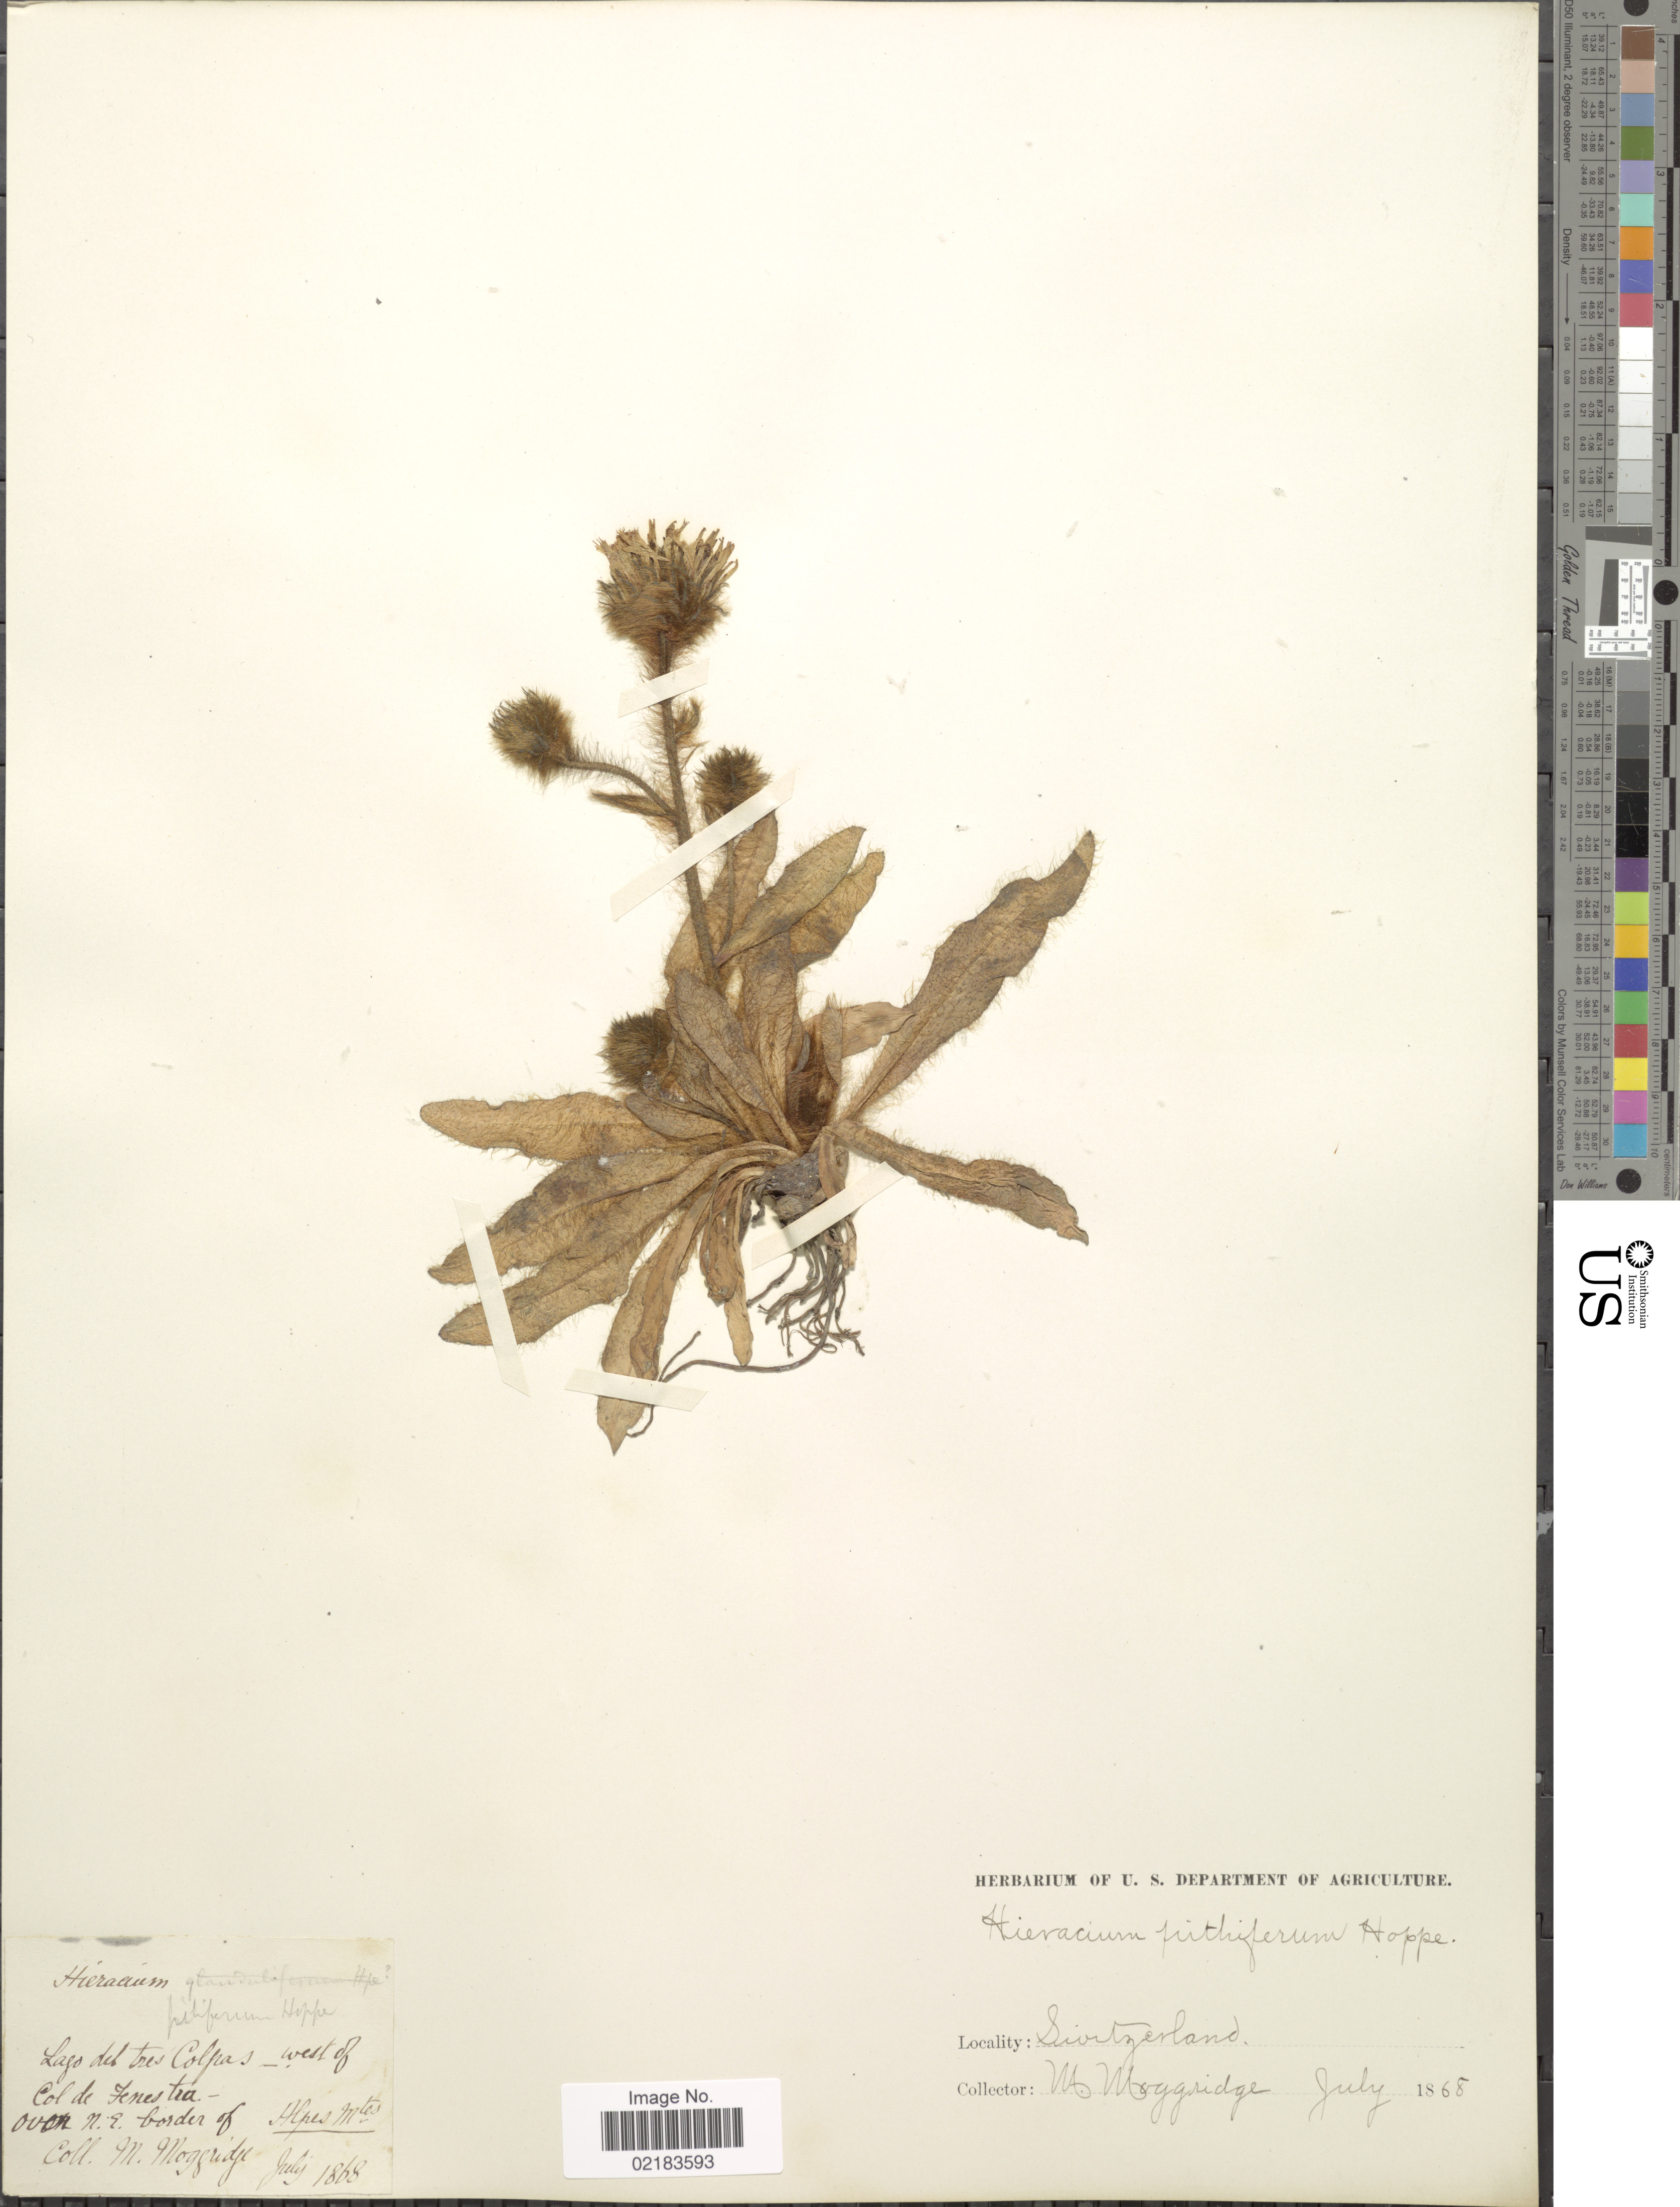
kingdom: Plantae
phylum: Tracheophyta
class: Magnoliopsida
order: Asterales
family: Asteraceae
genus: Hieracium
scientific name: Hieracium piliferum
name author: Hoppe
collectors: M. Moggridge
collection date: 1868-07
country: Switzerland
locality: Lago del tres Colpas, west of Col de Fenestral, over N.E. border of Alpes Mtes.